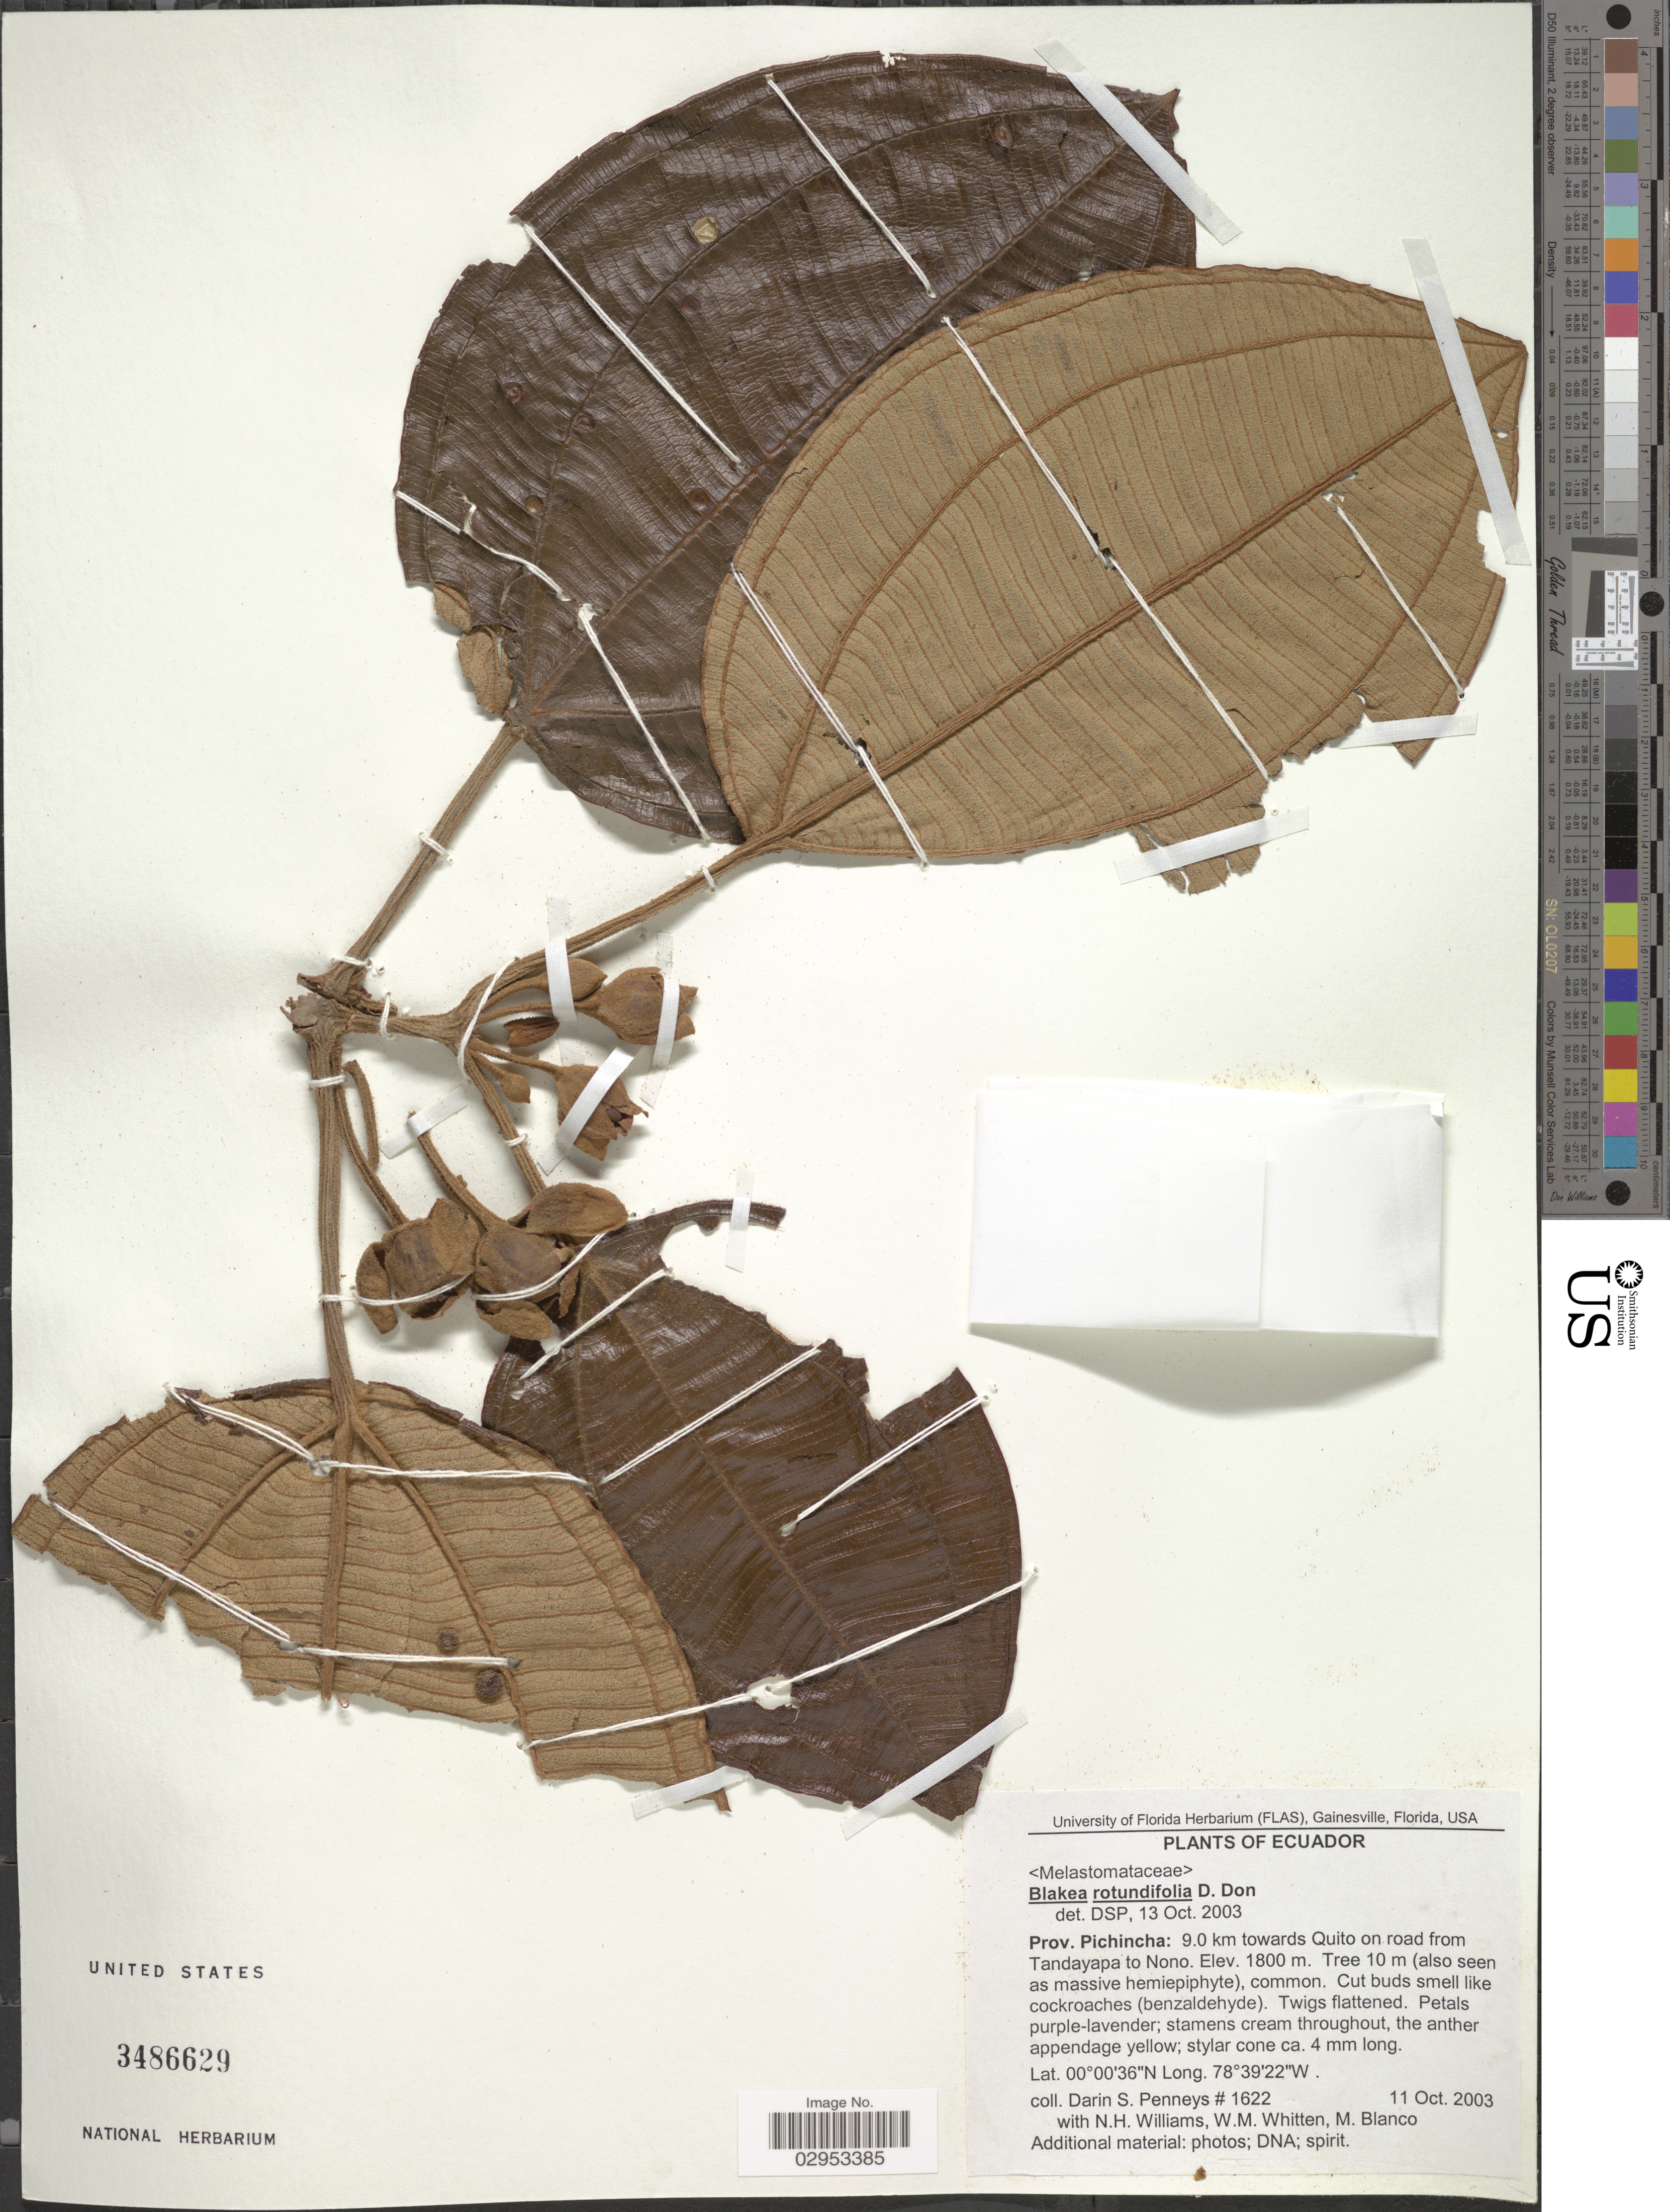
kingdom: Plantae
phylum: Tracheophyta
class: Magnoliopsida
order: Myrtales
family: Melastomataceae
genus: Blakea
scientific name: Blakea rotundifolia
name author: D. Don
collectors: D. S. Penneys, N. H. Williams, W. M. Whitten & M. Blanco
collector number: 1622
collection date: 2003-10-11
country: Ecuador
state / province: Pichincha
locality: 9.0 km towards Quito on road from Tandayapa to Nono.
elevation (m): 1800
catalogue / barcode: US 3486629